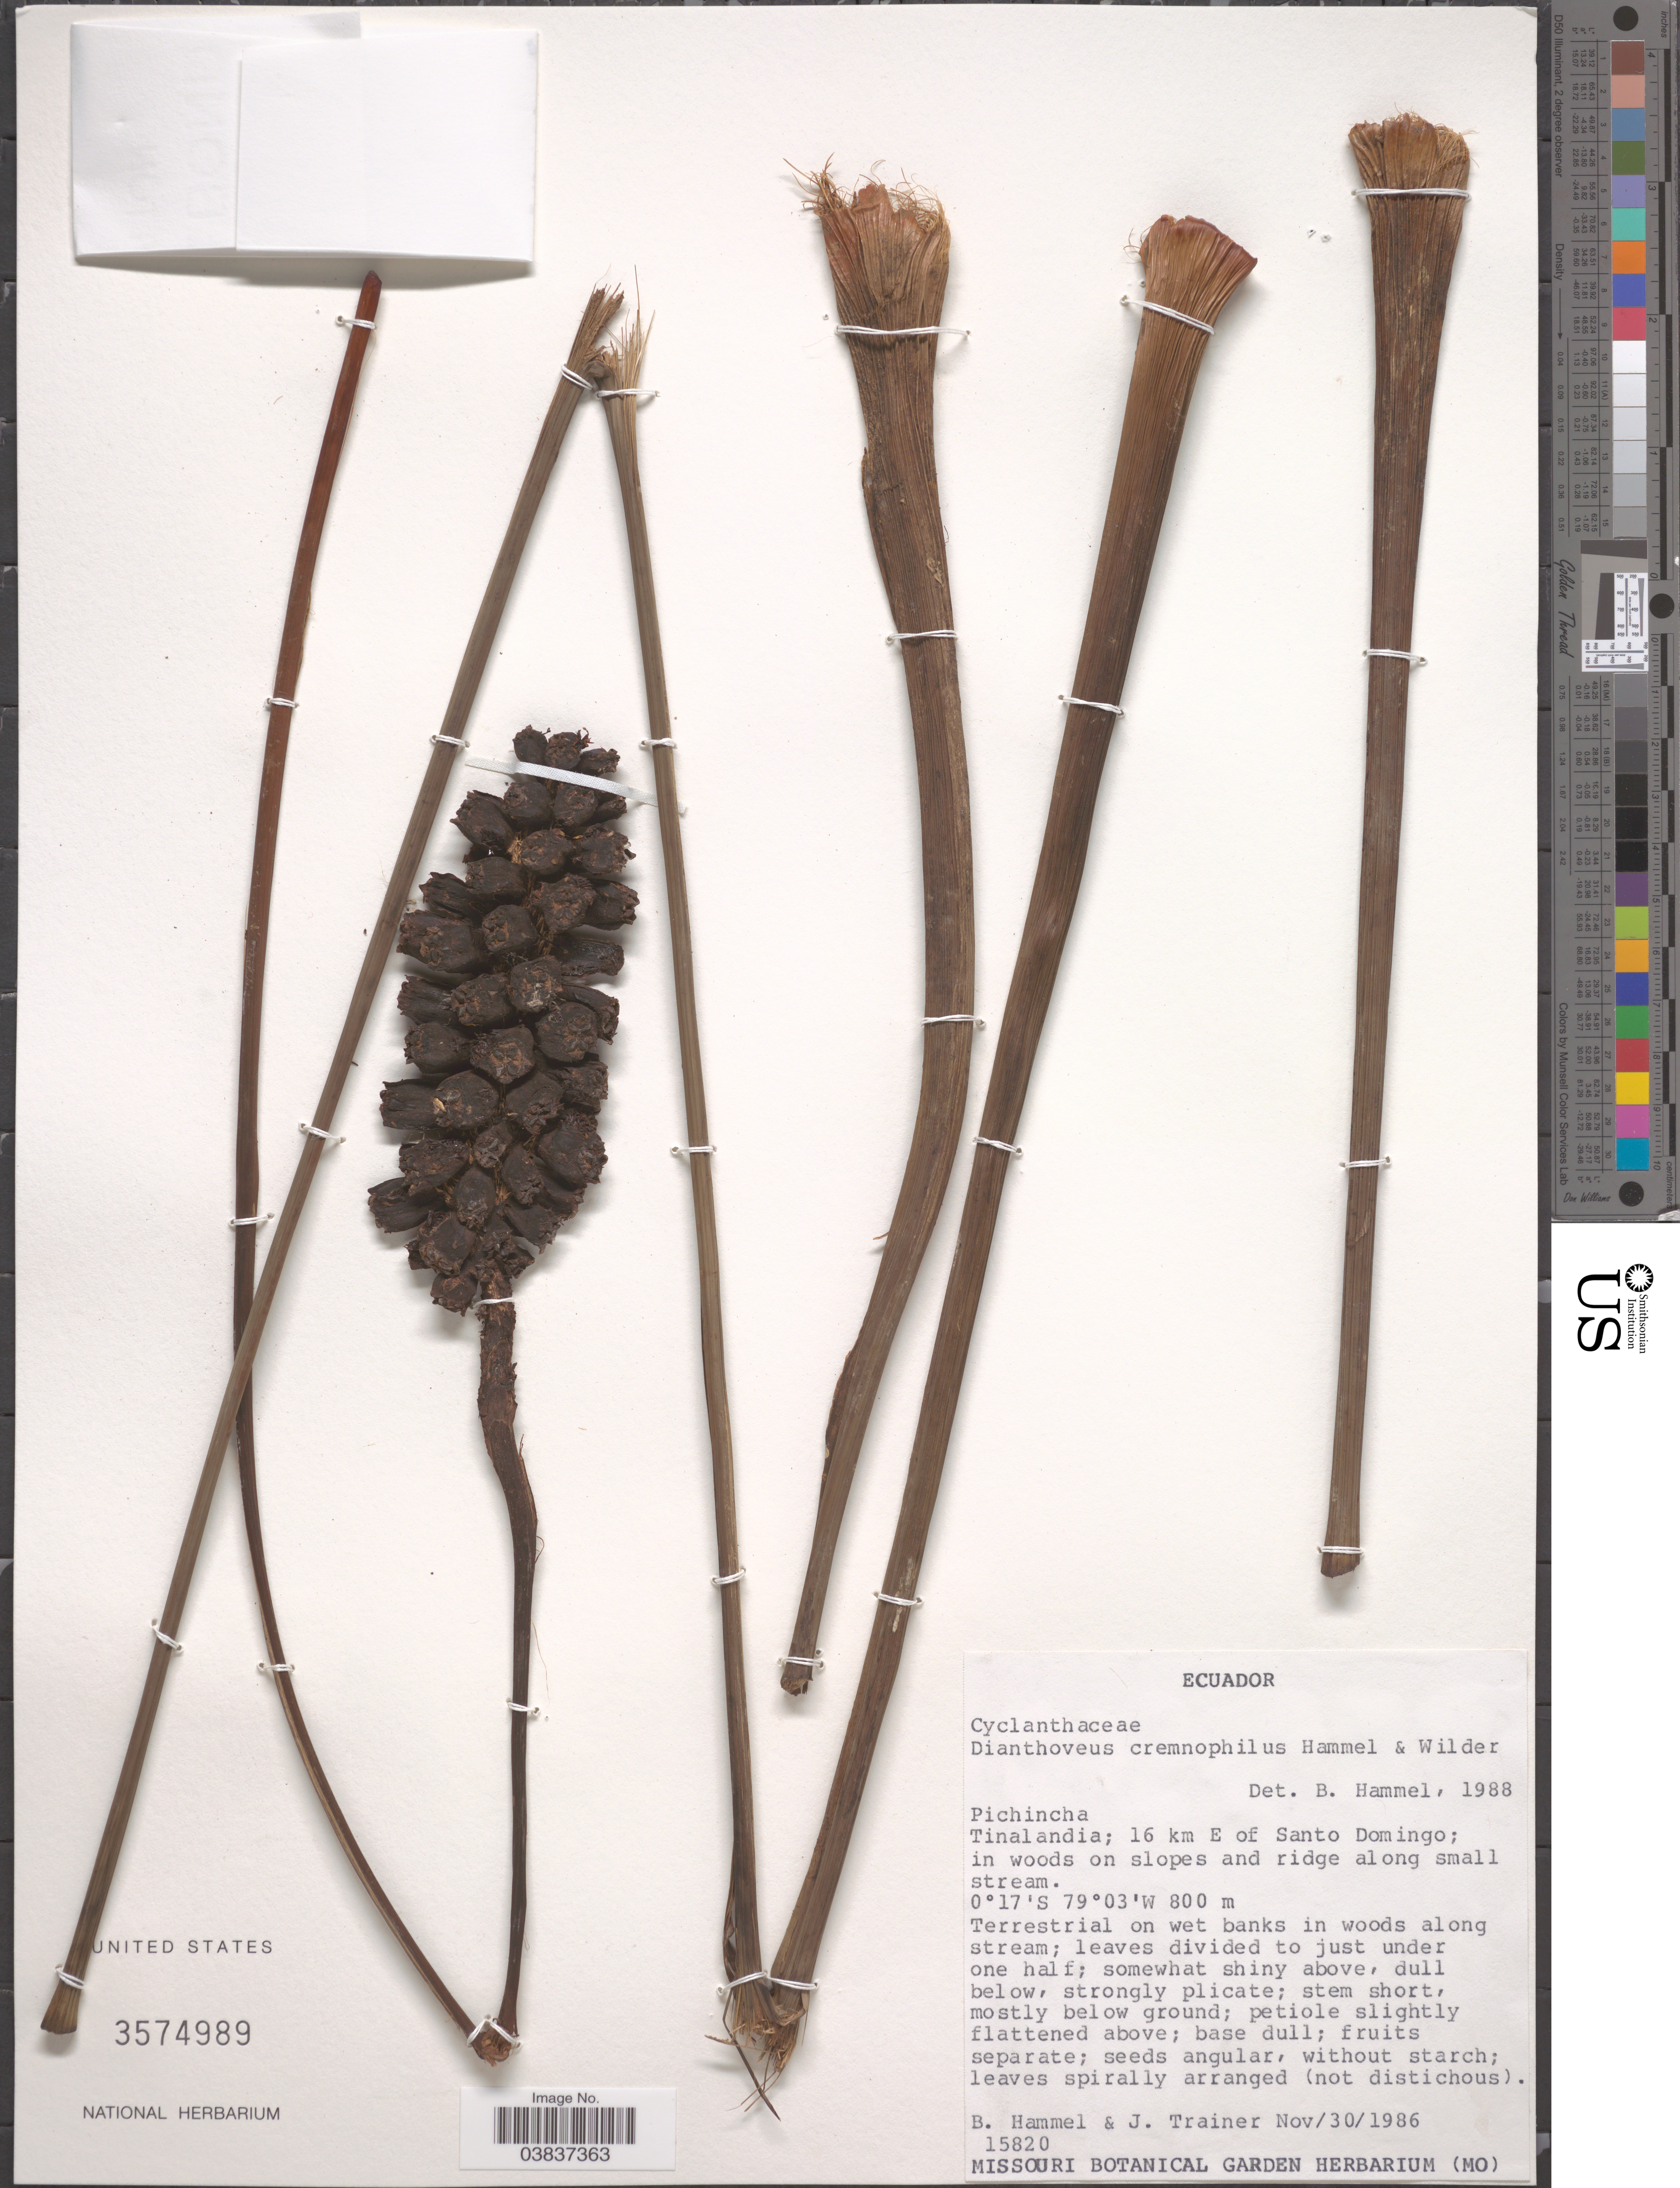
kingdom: Plantae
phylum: Tracheophyta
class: Liliopsida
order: Pandanales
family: Cyclanthaceae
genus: Dianthoveus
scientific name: Dianthoveus cremnophilus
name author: Hammel & Wilder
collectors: B. Hammel & J. Trainer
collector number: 15820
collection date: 1986-11-30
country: Ecuador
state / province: Pichincha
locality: Tinalandia; 16 km E of Santo Domingo; on slopes and ridge along small stream.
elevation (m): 800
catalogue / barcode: US 3574989